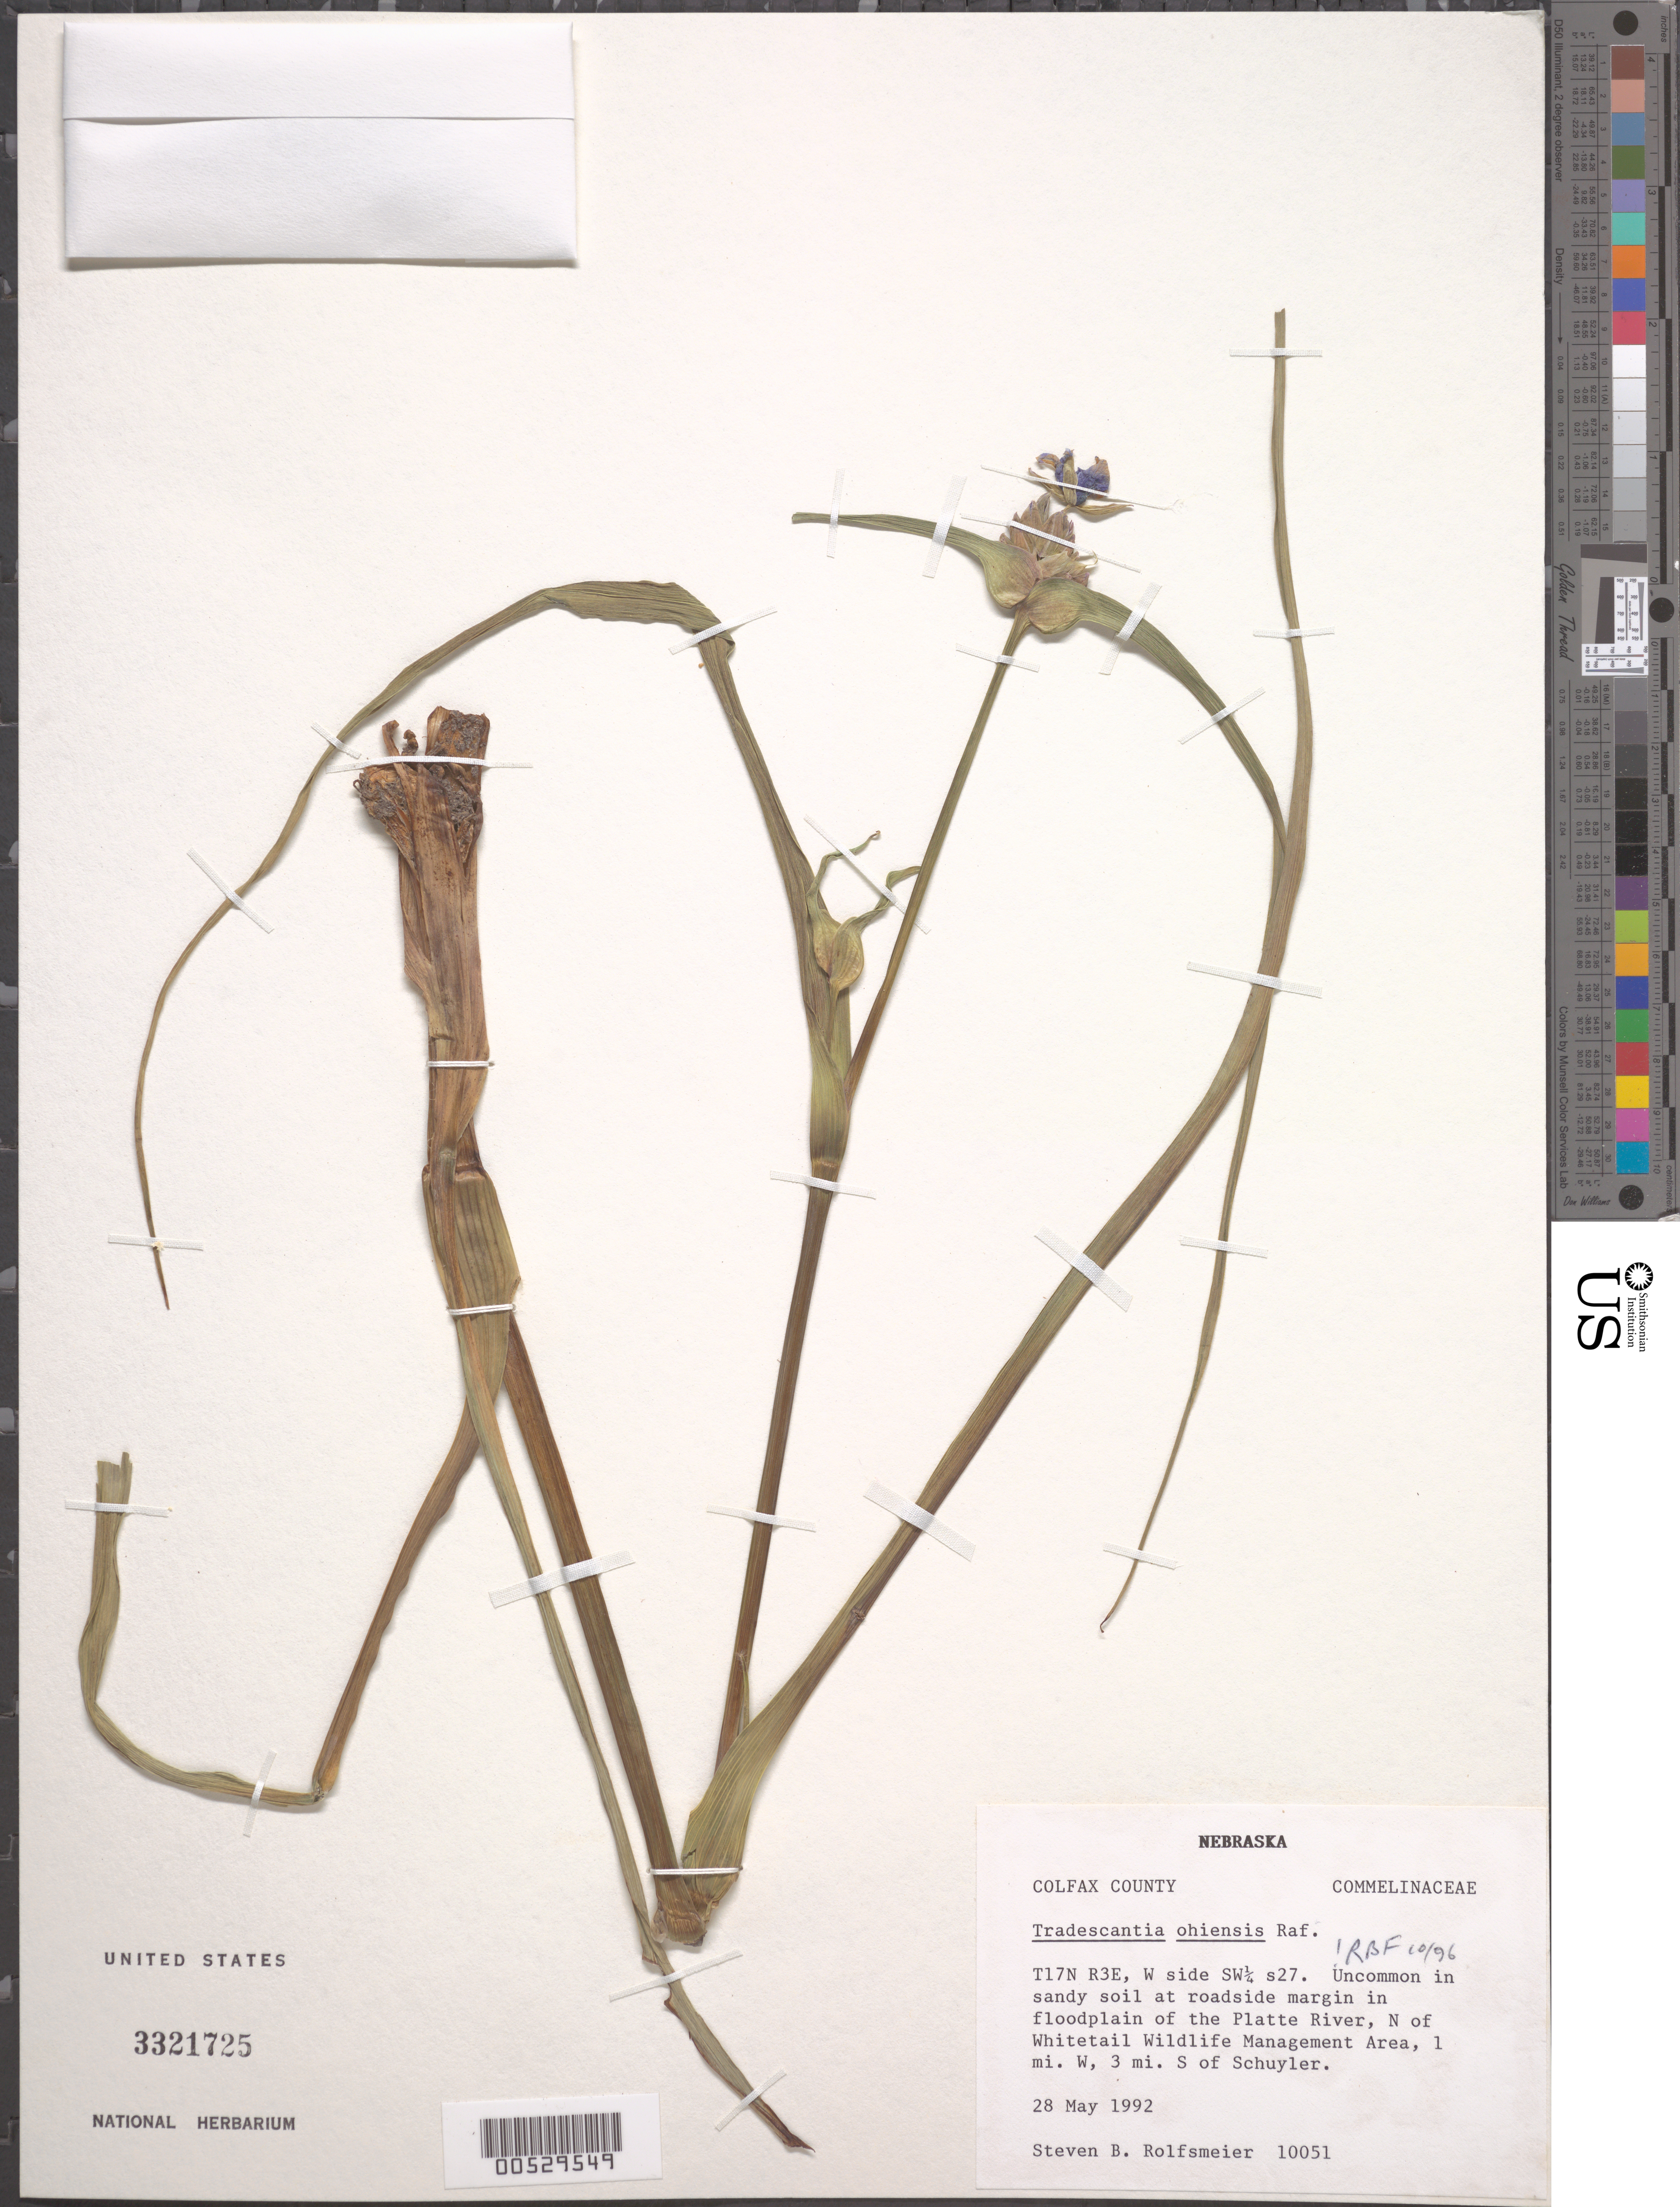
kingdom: Plantae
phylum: Tracheophyta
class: Liliopsida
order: Commelinales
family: Commelinaceae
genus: Tradescantia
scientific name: Tradescantia ohiensis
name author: Raf.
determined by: Faden, Robert B., (US), Smithsonian Institution - National Museum of Natural History (UNITED STATES)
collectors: S. Rolfsmeier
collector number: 10051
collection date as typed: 28 May 1992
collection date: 1992-05-28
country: United States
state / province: Nebraska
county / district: Colfax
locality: N of whitetail wildlife management area, s of shuyler, in floodplain of platte river, t17n r3e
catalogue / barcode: US 3321725